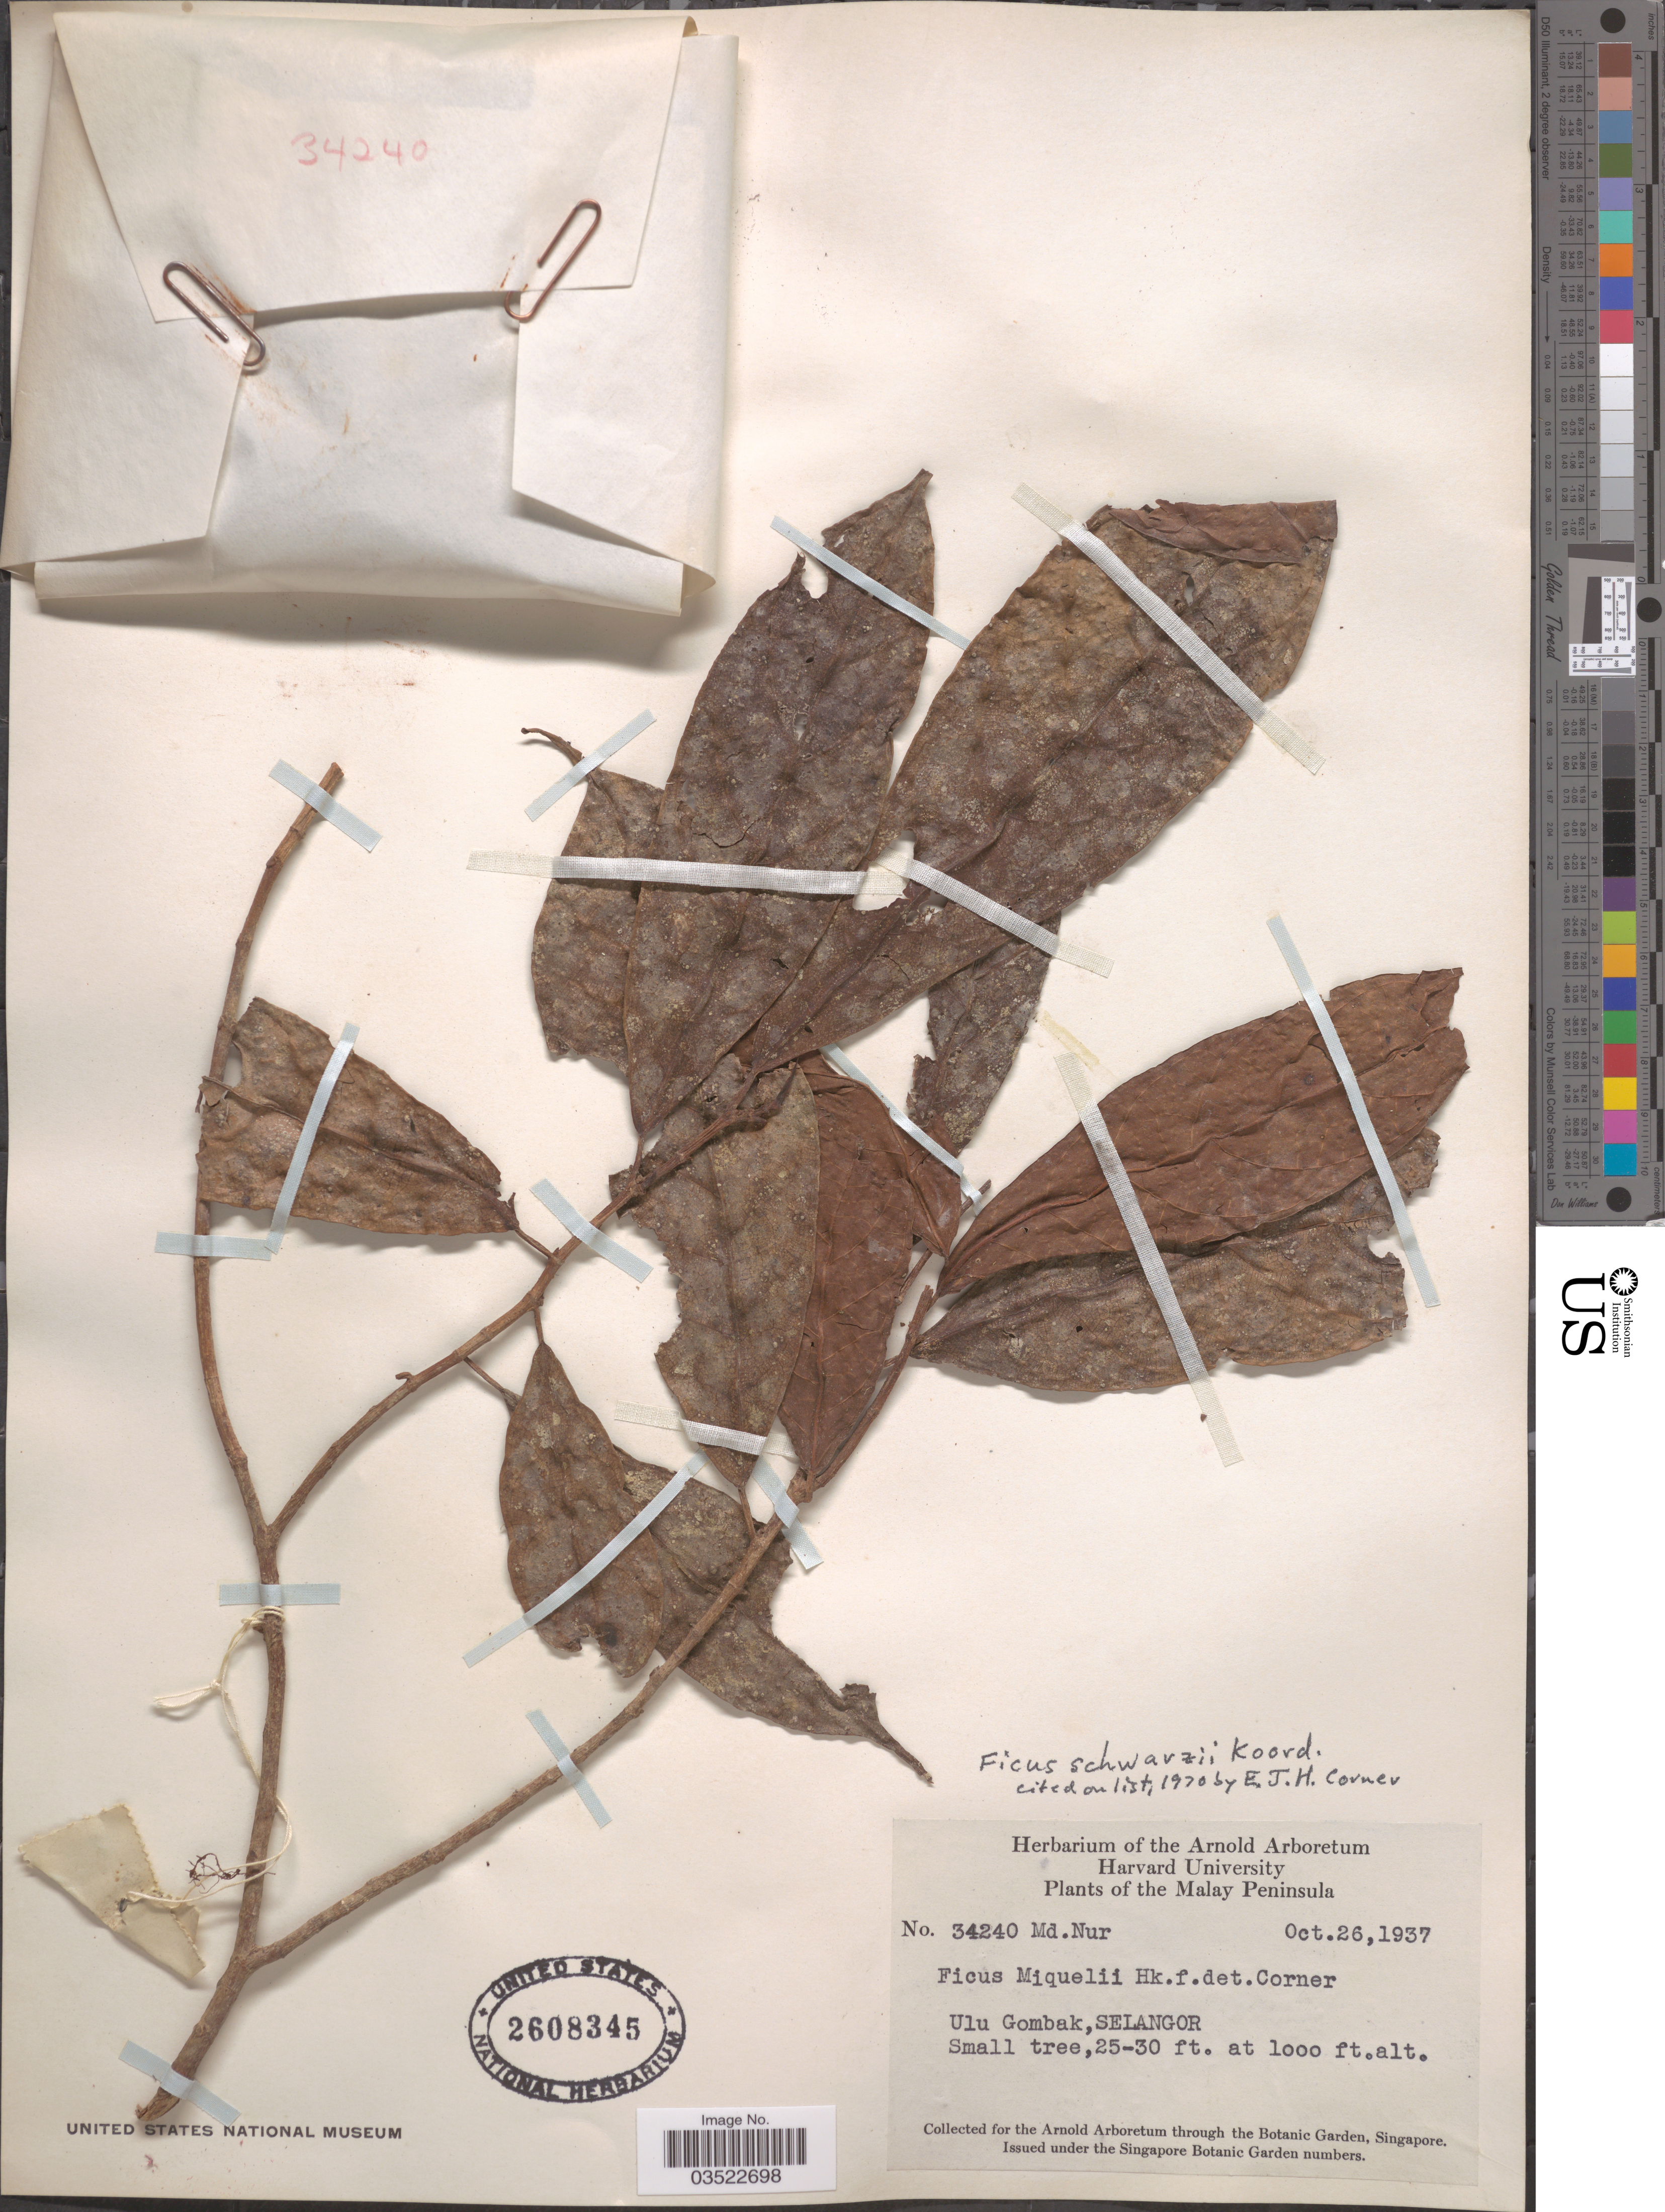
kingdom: Plantae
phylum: Tracheophyta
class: Magnoliopsida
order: Rosales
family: Moraceae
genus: Ficus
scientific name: Ficus schwarzii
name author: Koord.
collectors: M. Nur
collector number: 34240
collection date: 1937-10-26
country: Malaysia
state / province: Selangor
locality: Malay Peninsula. Ulu Gombak.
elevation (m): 305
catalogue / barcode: US 2608345